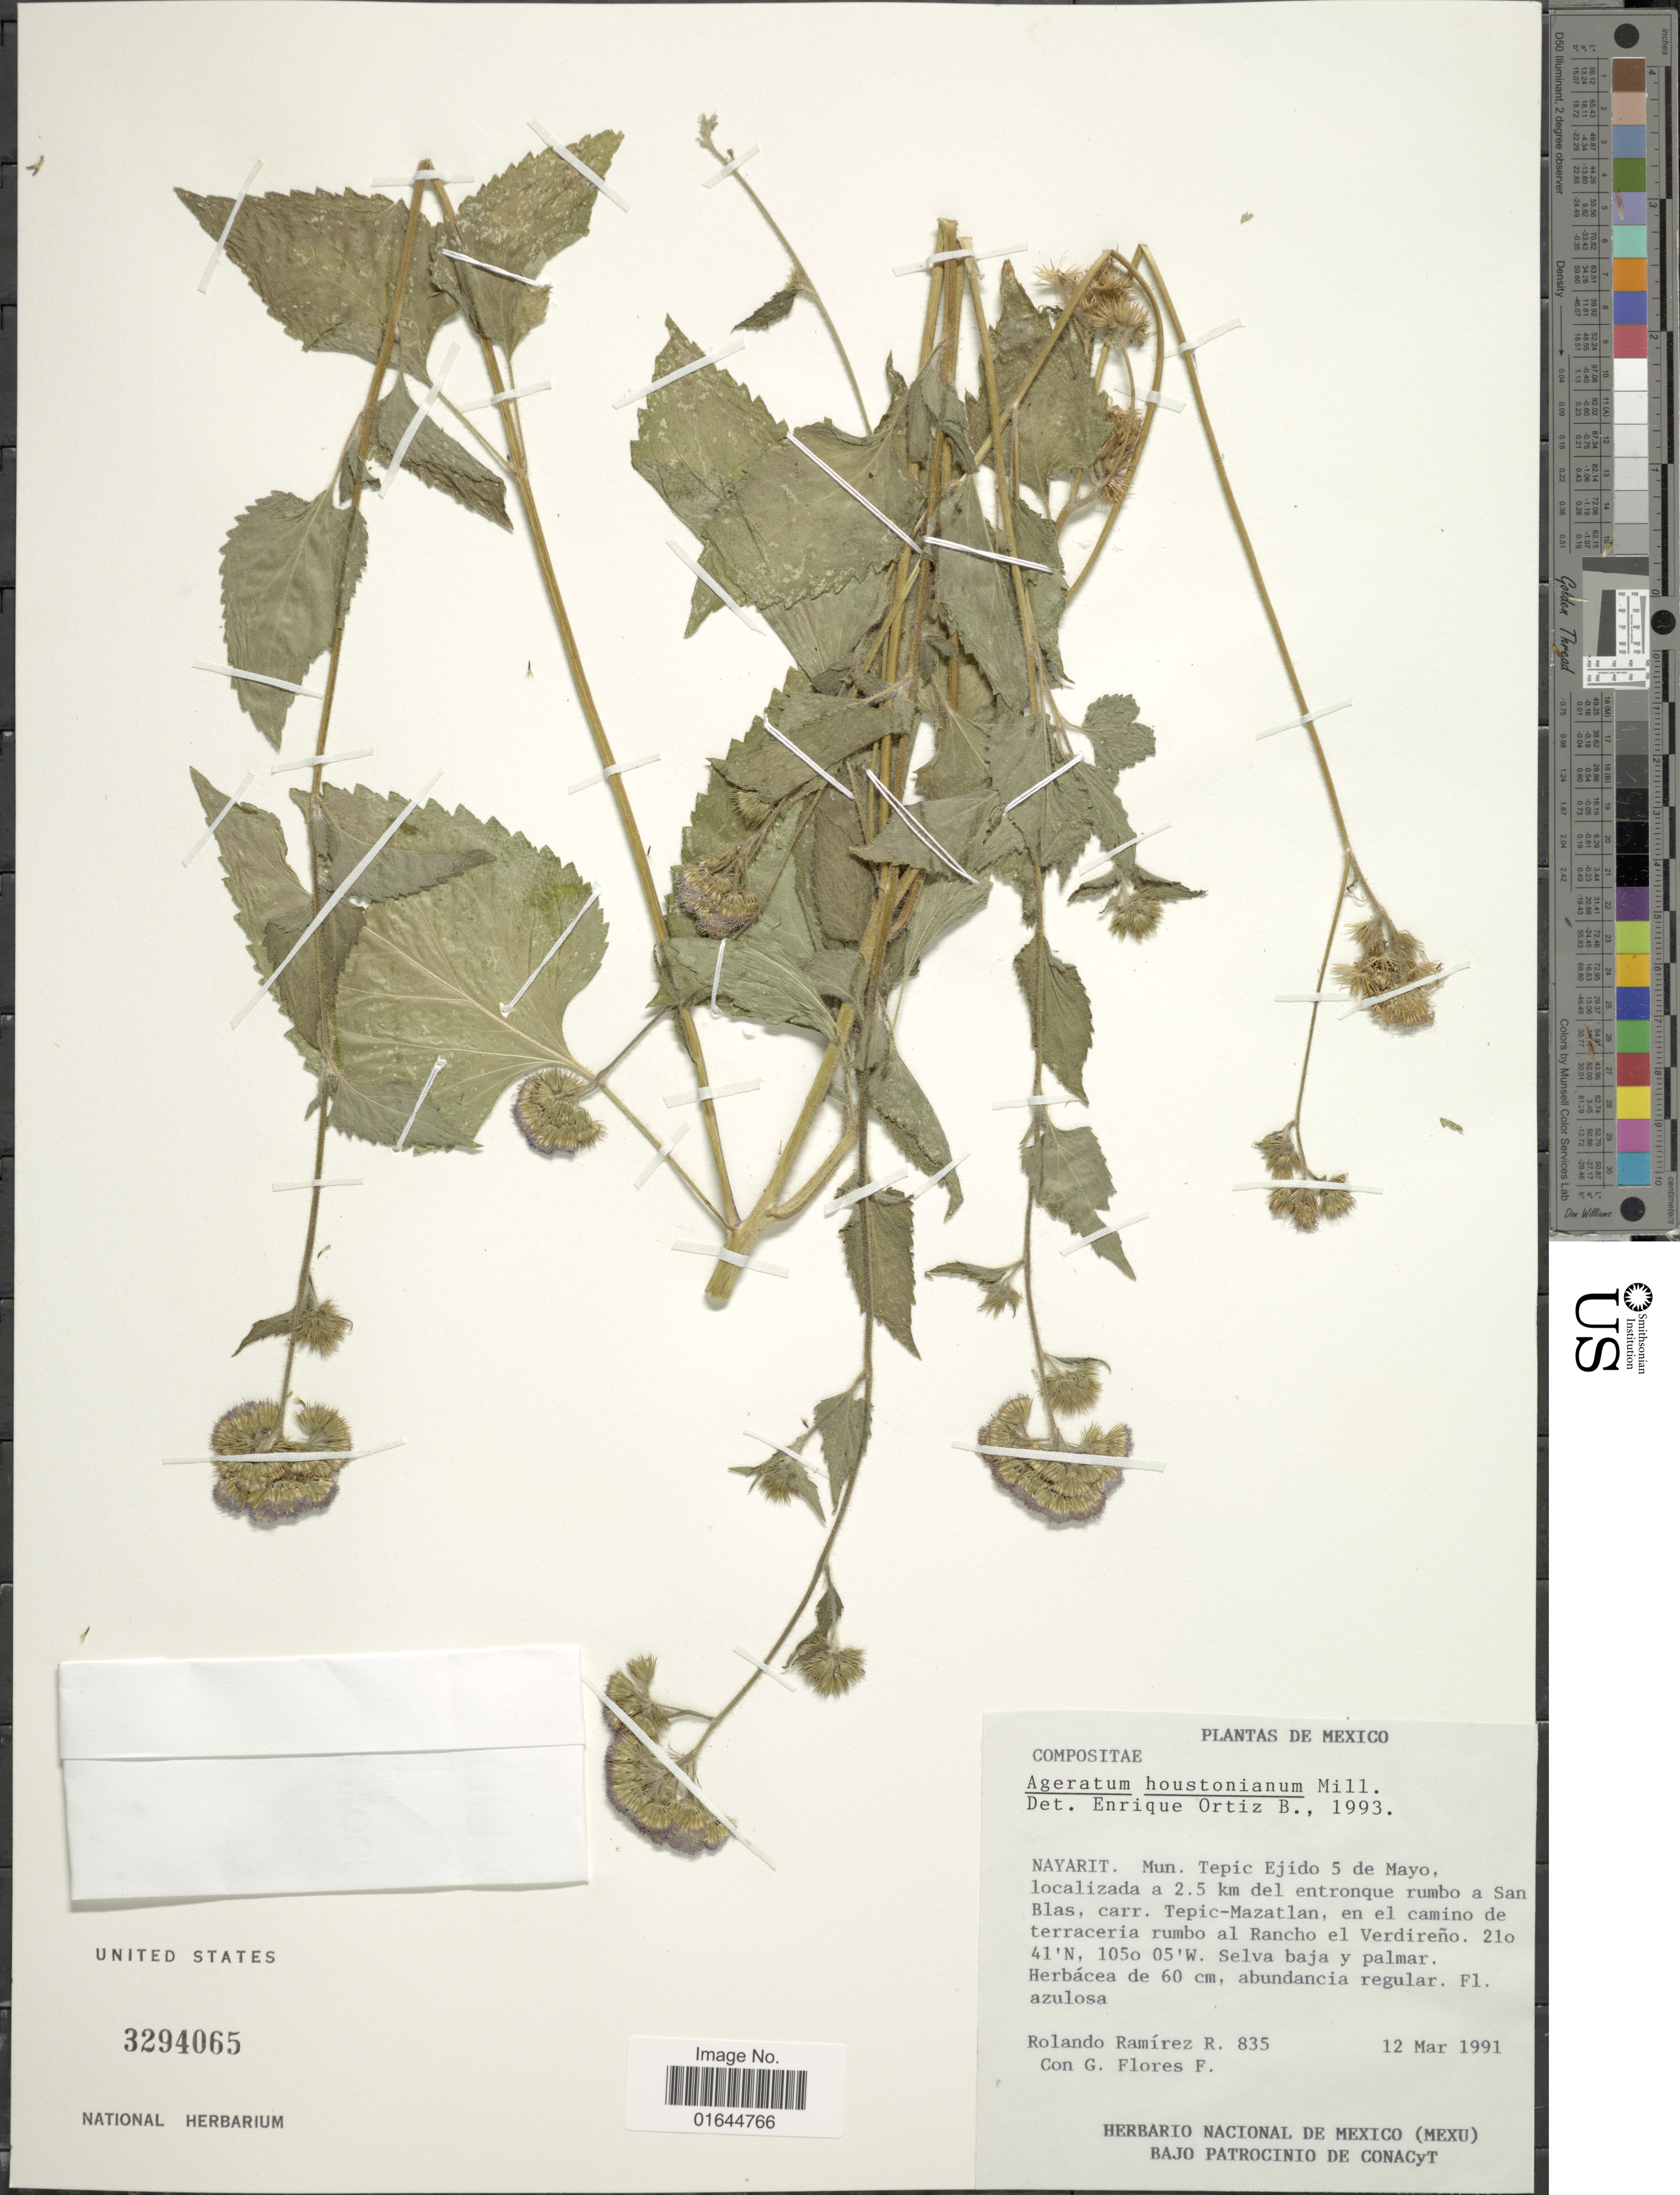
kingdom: Plantae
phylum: Tracheophyta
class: Magnoliopsida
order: Asterales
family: Asteraceae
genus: Ageratum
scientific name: Ageratum houstonianum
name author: Mill.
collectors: R. Ramirez & G. Flores F.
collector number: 835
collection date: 1991-03-12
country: Mexico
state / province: Nayarit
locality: Mexico, Nayarit, Mun. Tepic Eijdo 5 de Mayo, localizada a 2.5 km del entronque rumbo a San Blas, carrf. Tepic-Mazatlan, en el camino de terraceria rumbo al rancho el Verdireño.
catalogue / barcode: US 3294065